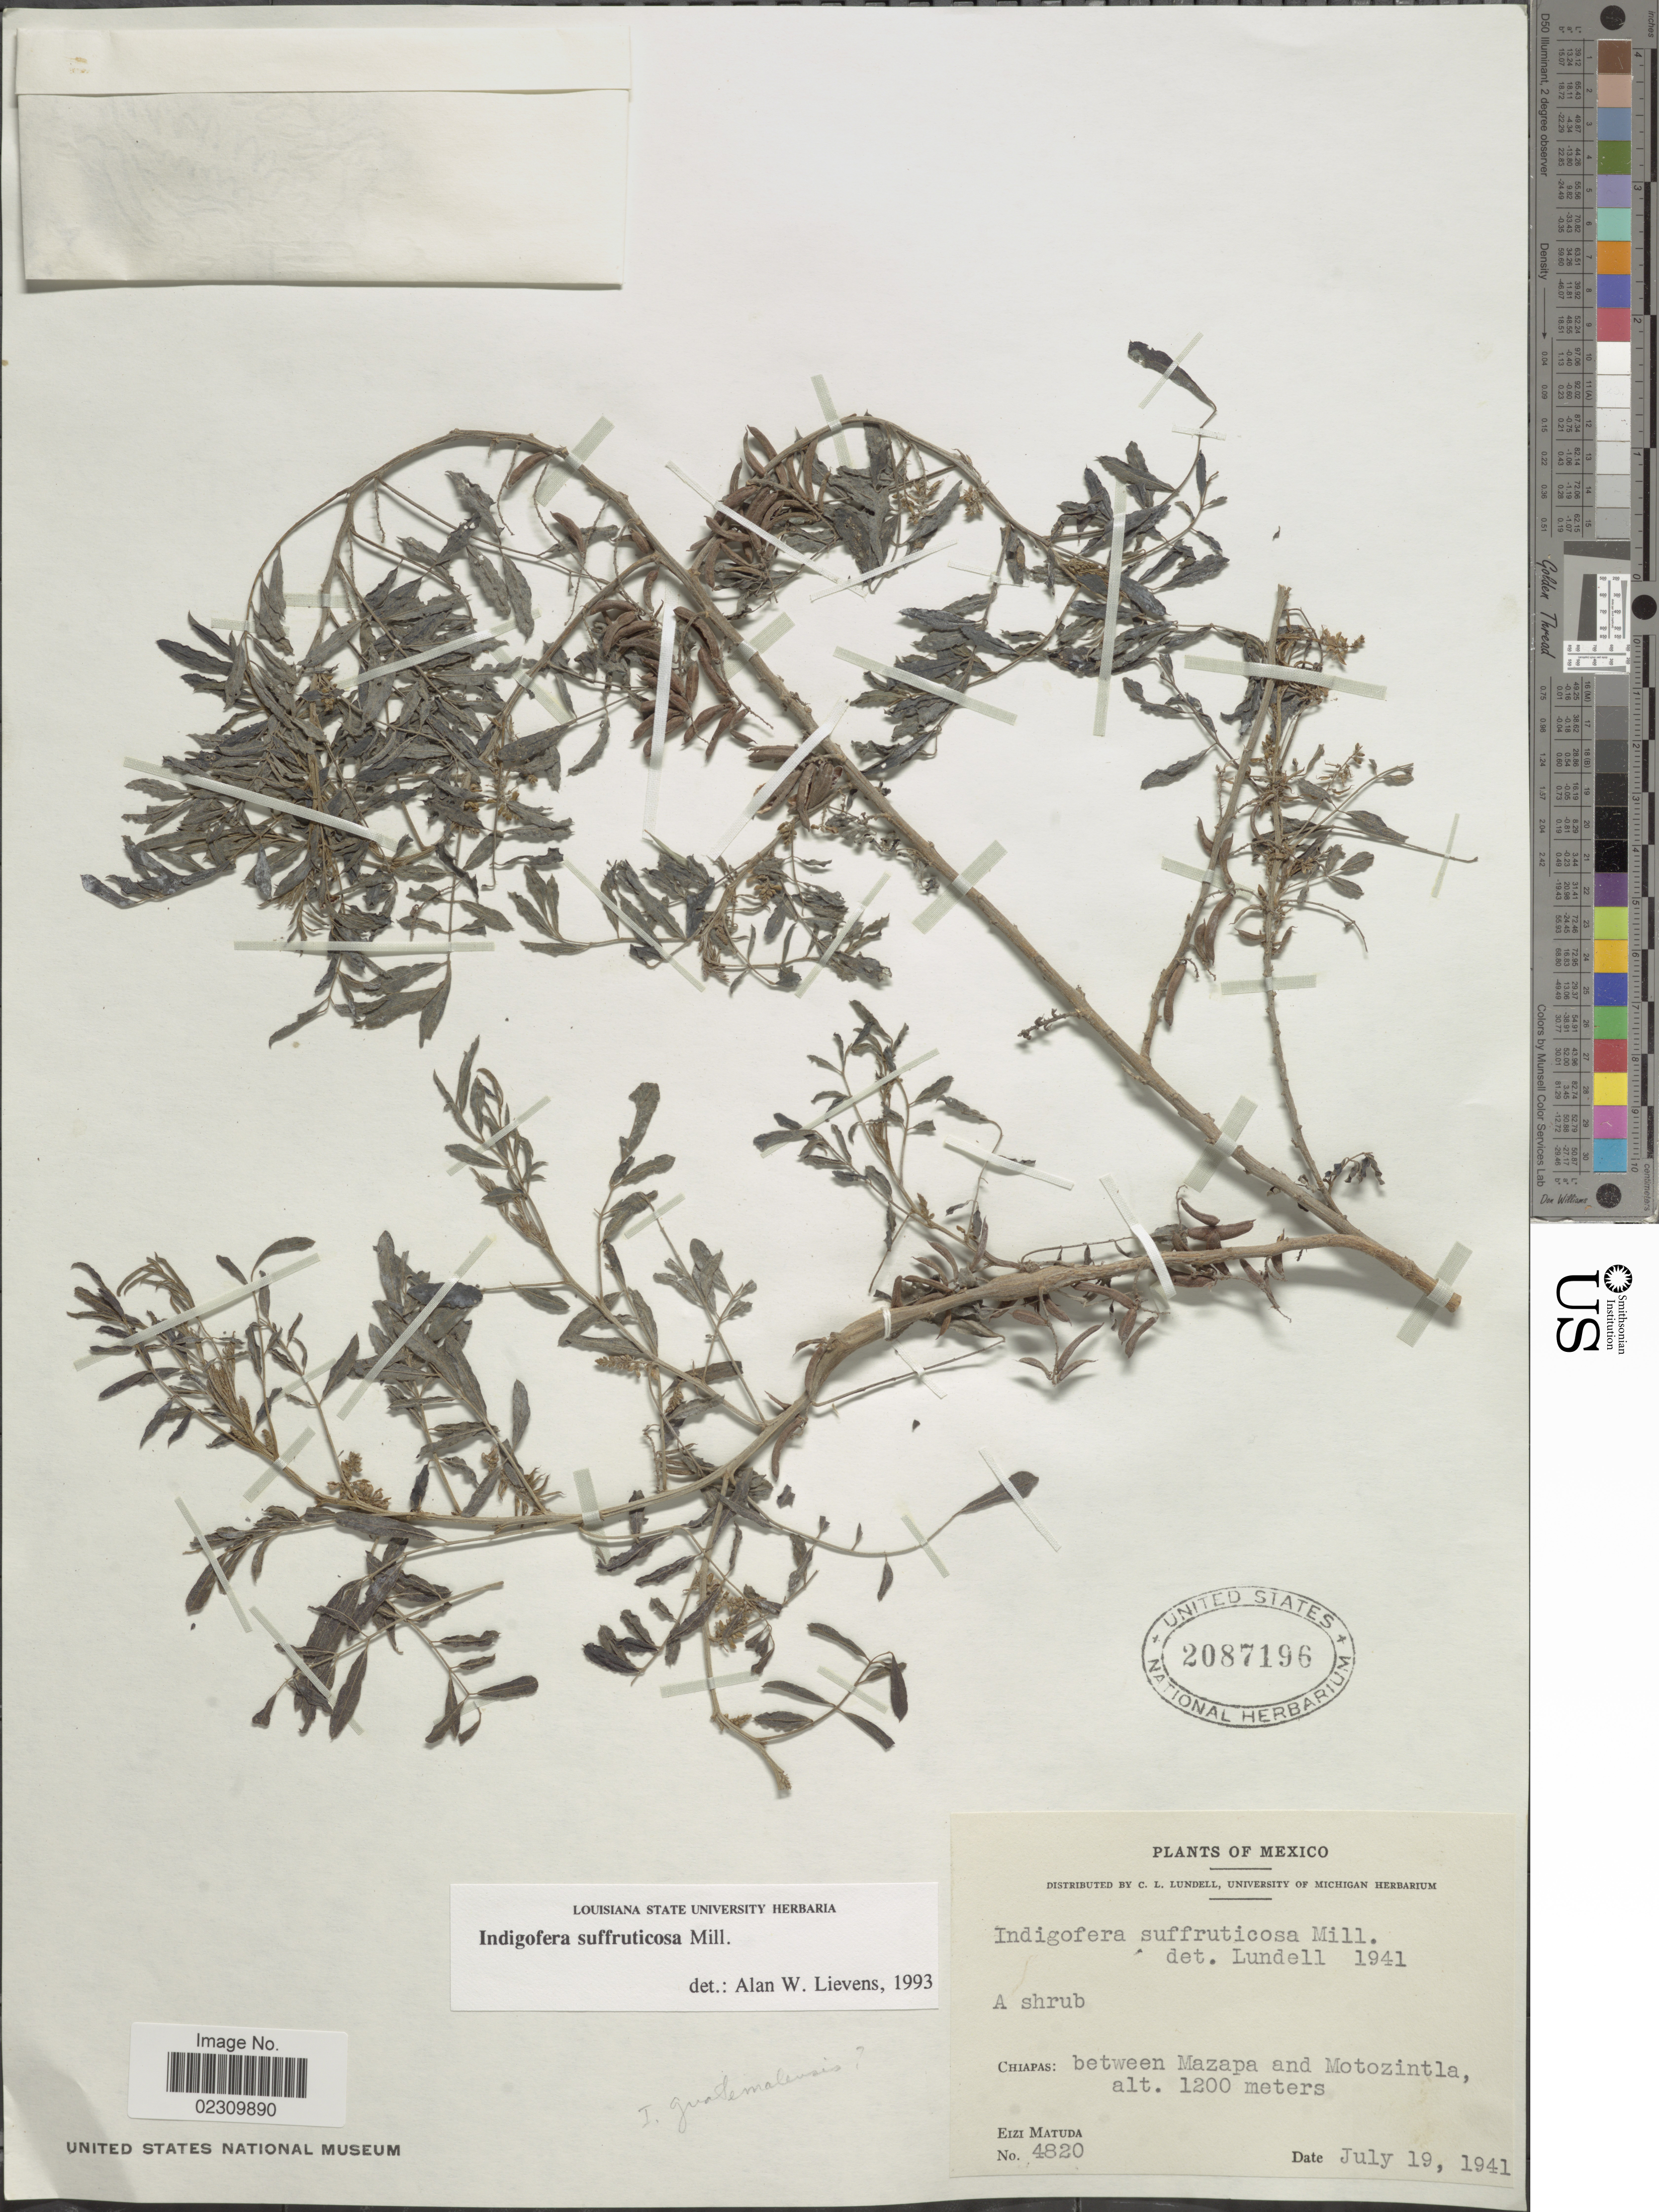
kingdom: Plantae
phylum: Tracheophyta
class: Magnoliopsida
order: Fabales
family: Fabaceae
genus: Indigofera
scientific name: Indigofera suffruticosa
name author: Mill.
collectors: E. Matuda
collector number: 4820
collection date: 1941-07-19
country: Mexico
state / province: Chiapas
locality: Between Mazapa and Motozintla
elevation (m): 1200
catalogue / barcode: US 2087196